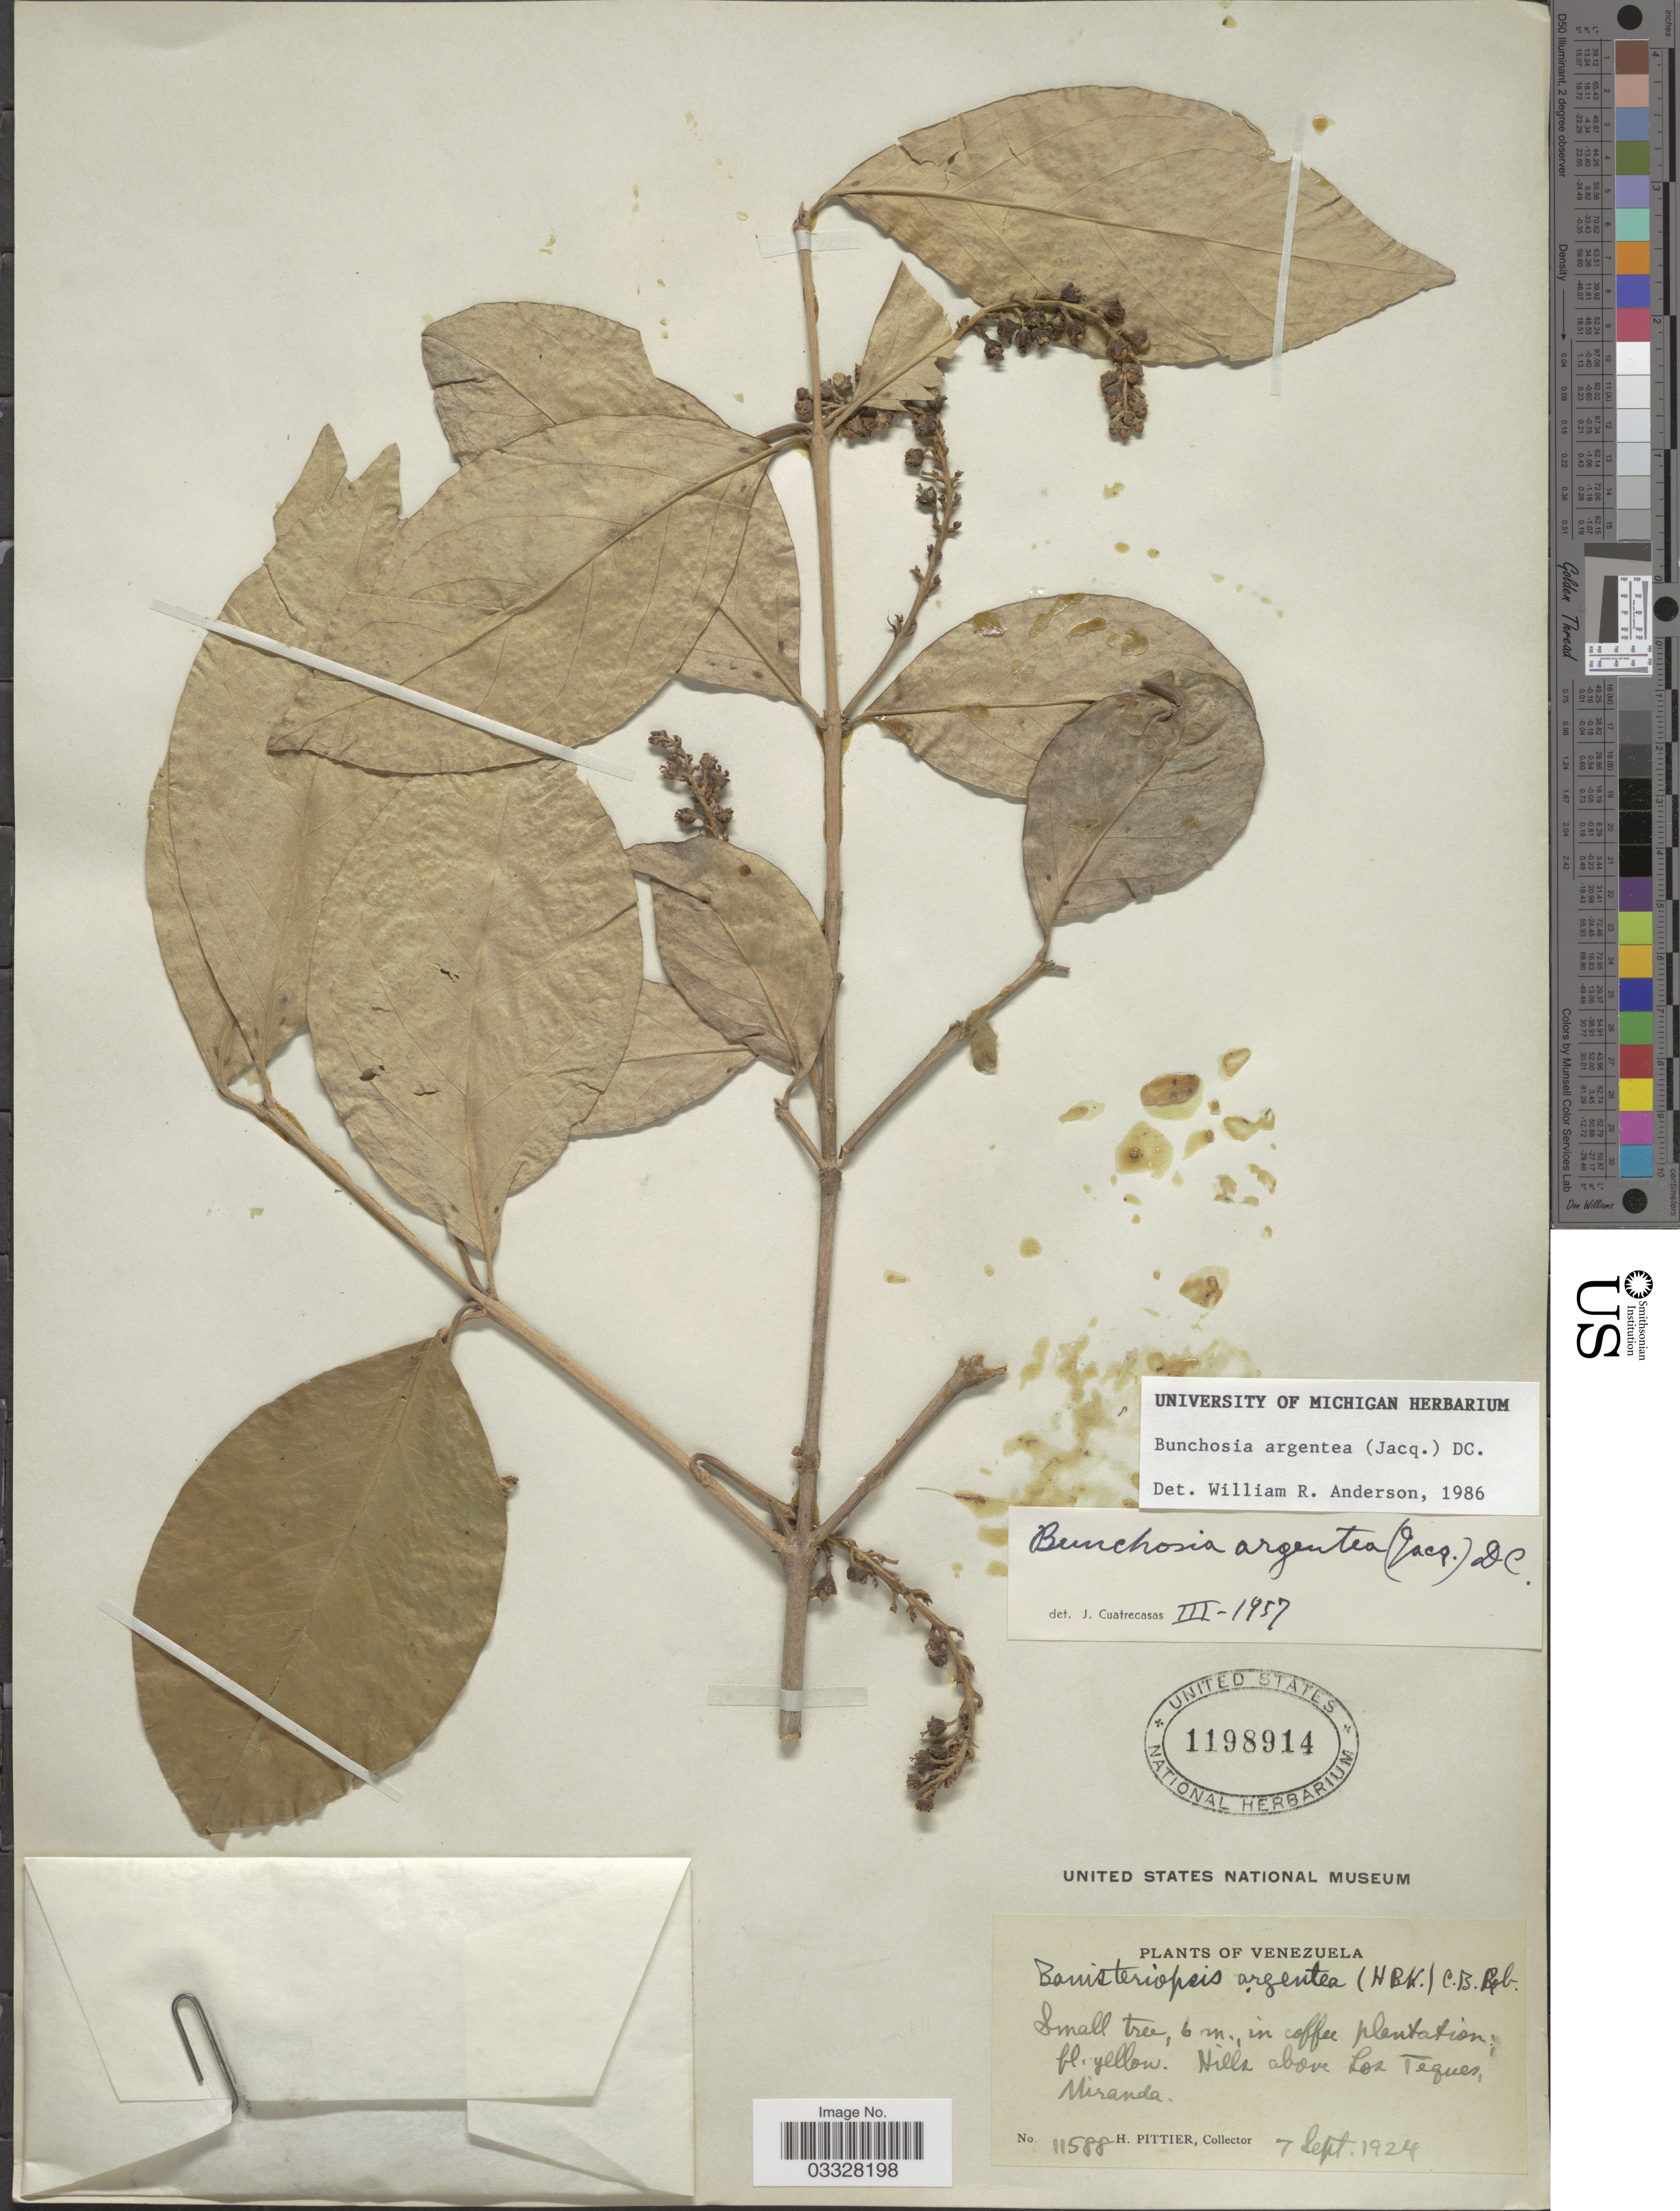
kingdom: Plantae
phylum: Tracheophyta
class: Magnoliopsida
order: Malpighiales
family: Malpighiaceae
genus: Bunchosia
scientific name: Bunchosia argentea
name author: (Jacq.) DC.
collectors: H. F. Pittier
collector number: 11588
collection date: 1924-09-07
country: Venezuela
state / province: Miranda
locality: Hills above Los Teques.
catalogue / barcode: US 1198914